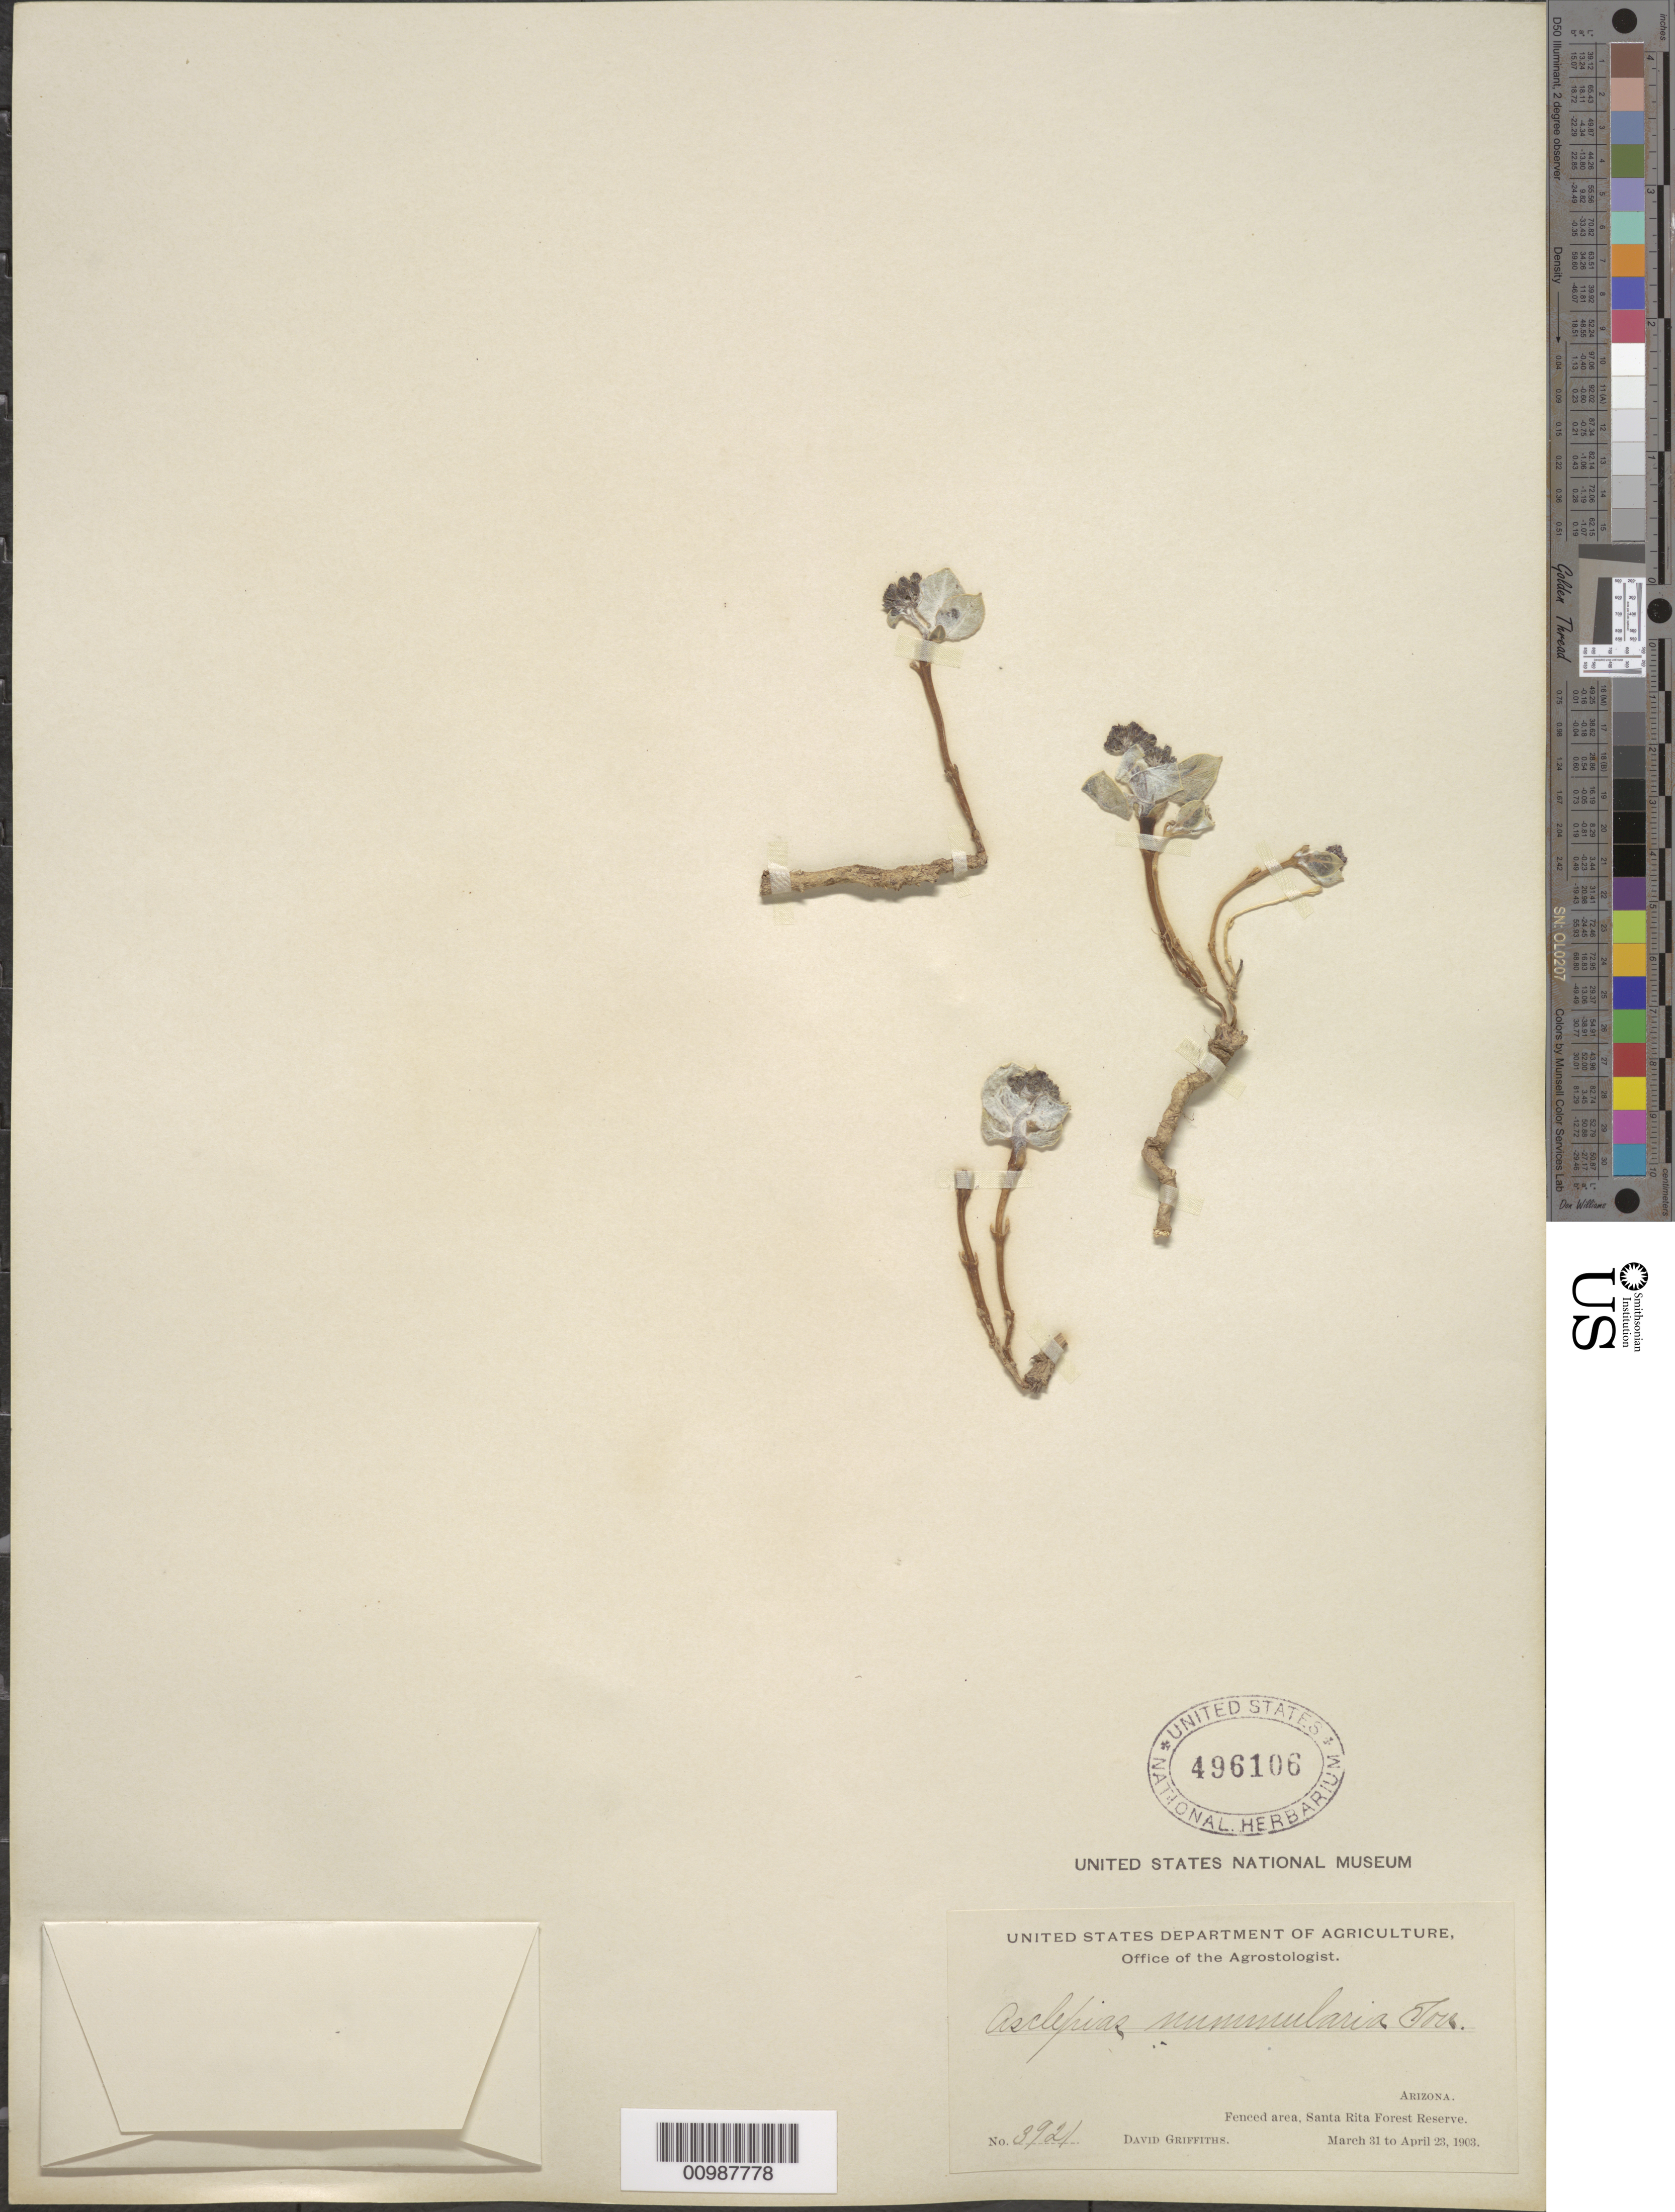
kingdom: Plantae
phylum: Tracheophyta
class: Magnoliopsida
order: Gentianales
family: Apocynaceae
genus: Asclepias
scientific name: Asclepias nummularia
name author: Torr.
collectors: D. Griffiths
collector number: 3921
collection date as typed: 31 Mar 1903 to 23 Apr 1903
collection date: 1903-03-31/1903-04-23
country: United States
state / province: Arizona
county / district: Pima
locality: Fenced area, Santa Rita Forest Reserve.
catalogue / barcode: US 496106